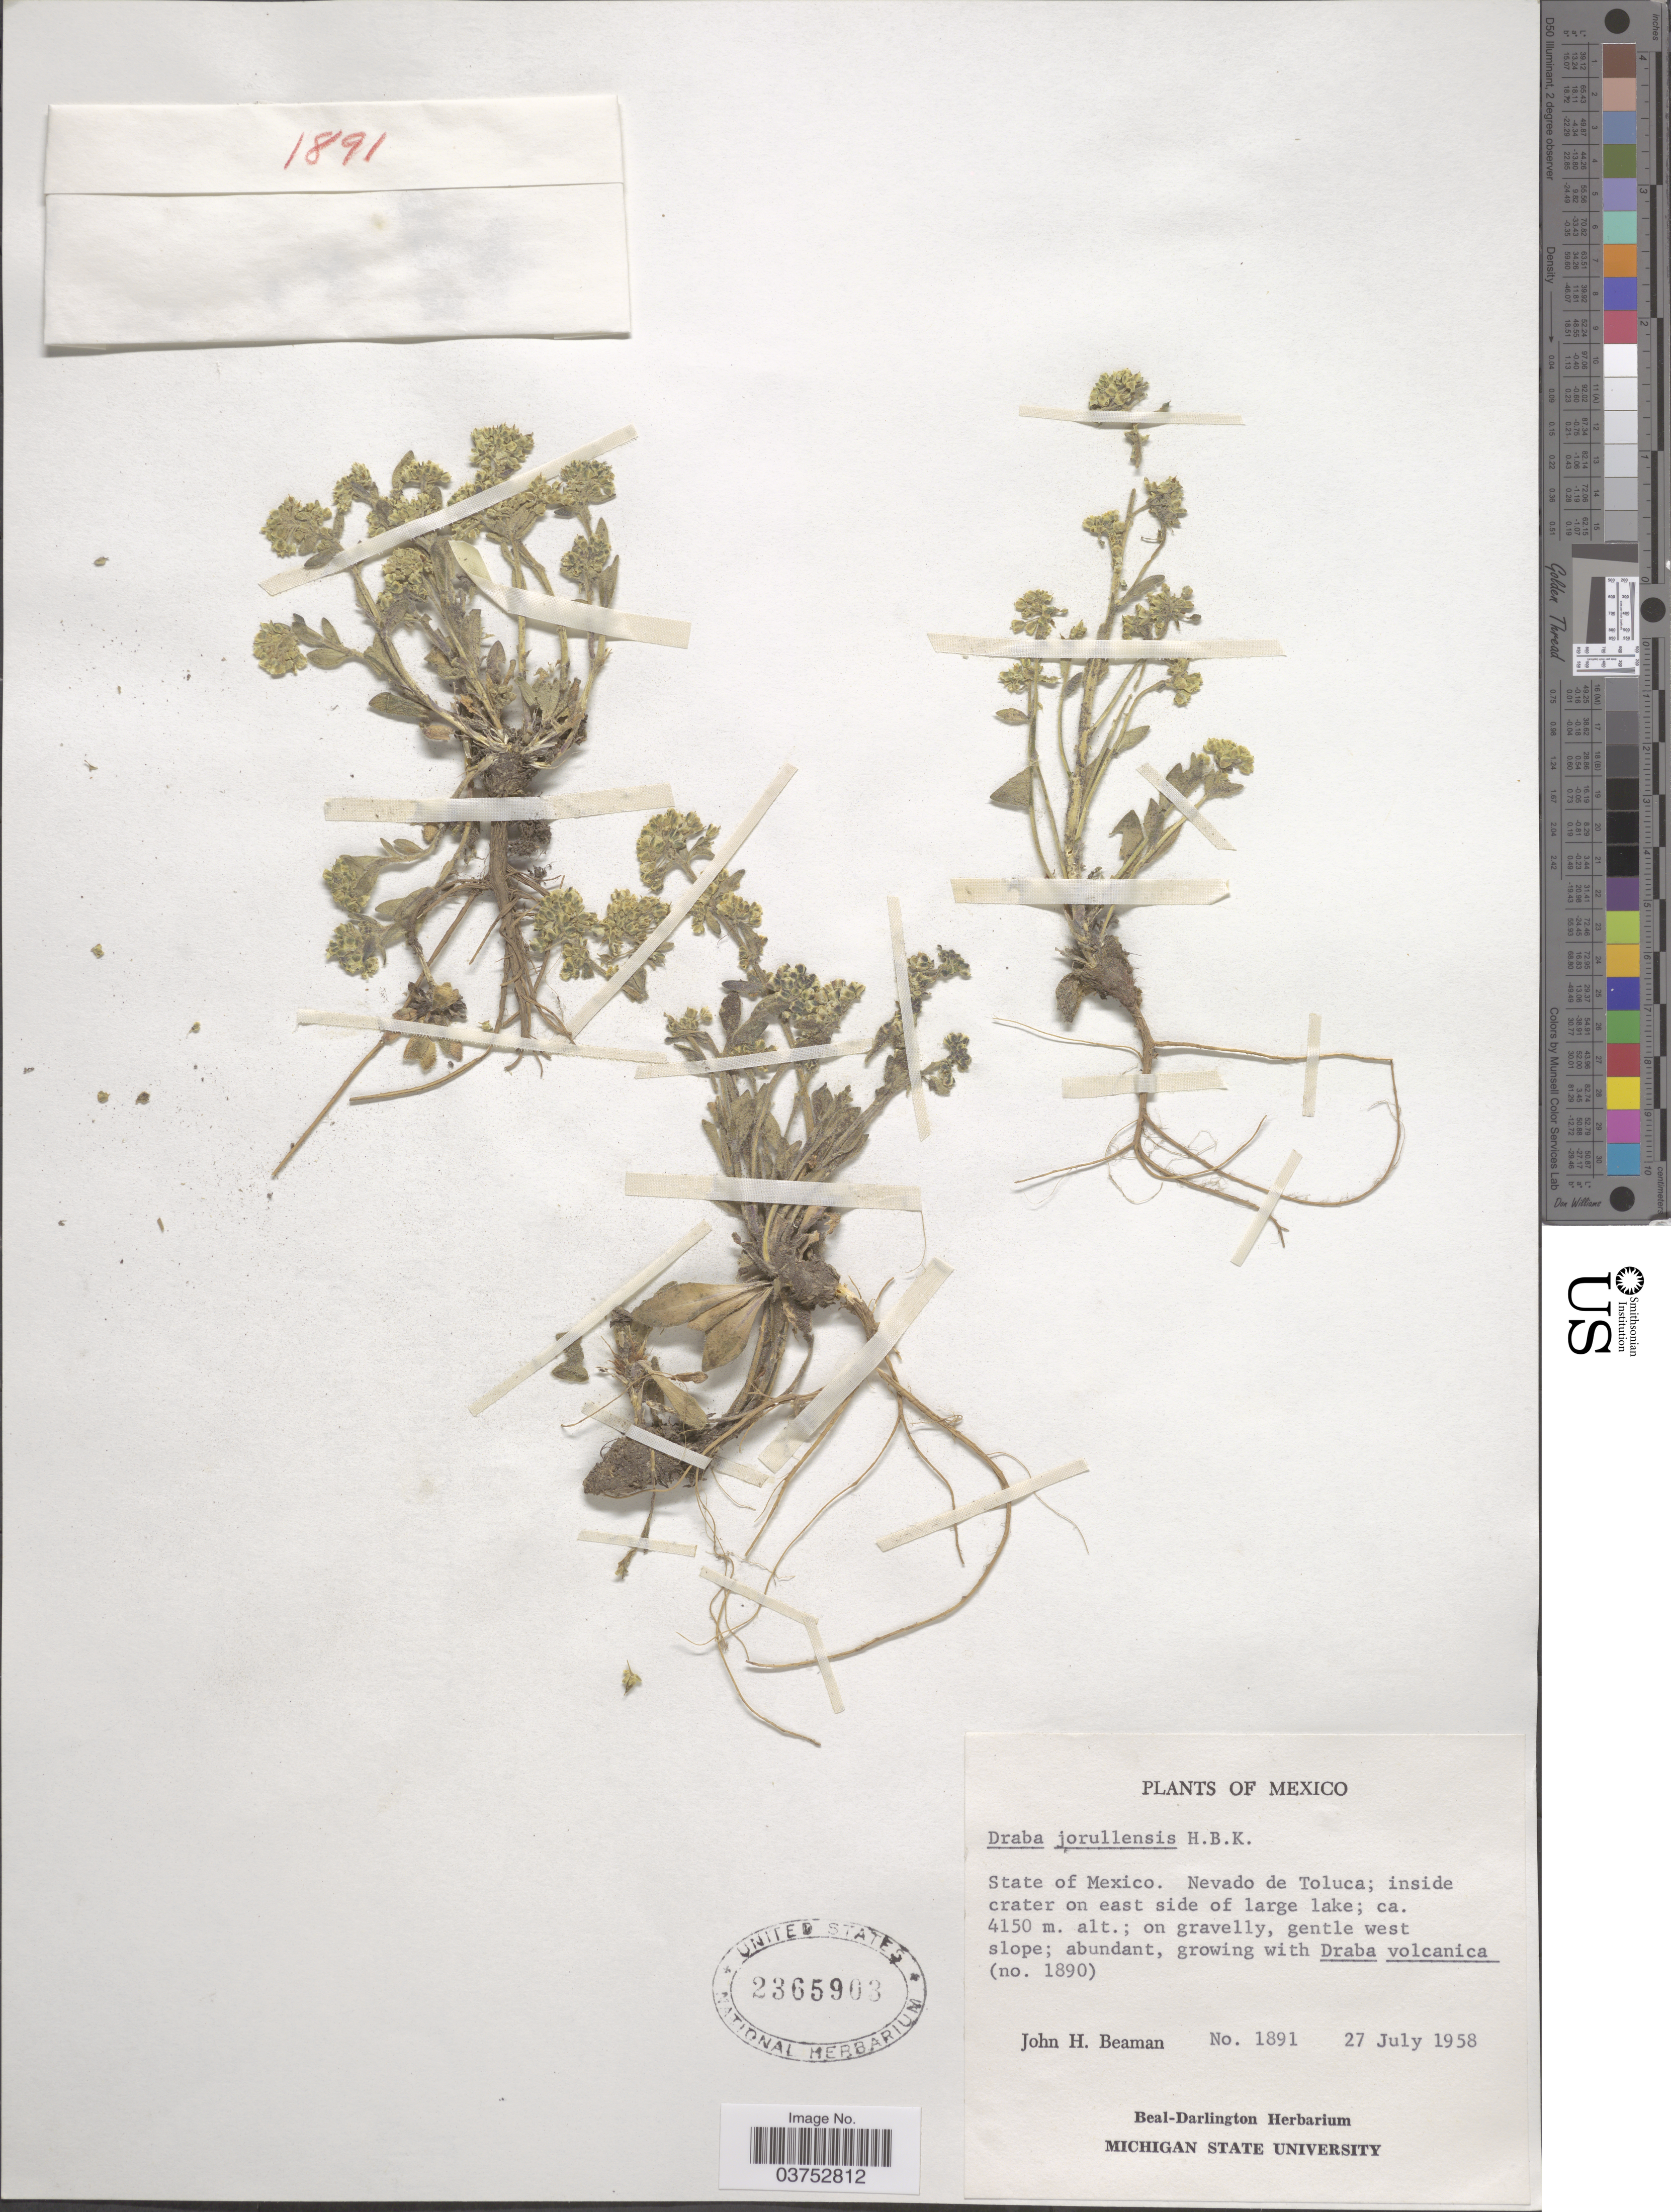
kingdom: Plantae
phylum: Tracheophyta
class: Magnoliopsida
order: Brassicales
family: Brassicaceae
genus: Draba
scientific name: Draba jorullensis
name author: Kunth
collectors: J. H. Beaman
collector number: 1891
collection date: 1958-07-27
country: Mexico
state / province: México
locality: Nevado de Toluca: inside crater on east side of large lake; on gravelly, gentle west slope.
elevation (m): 4150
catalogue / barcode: US 2365903